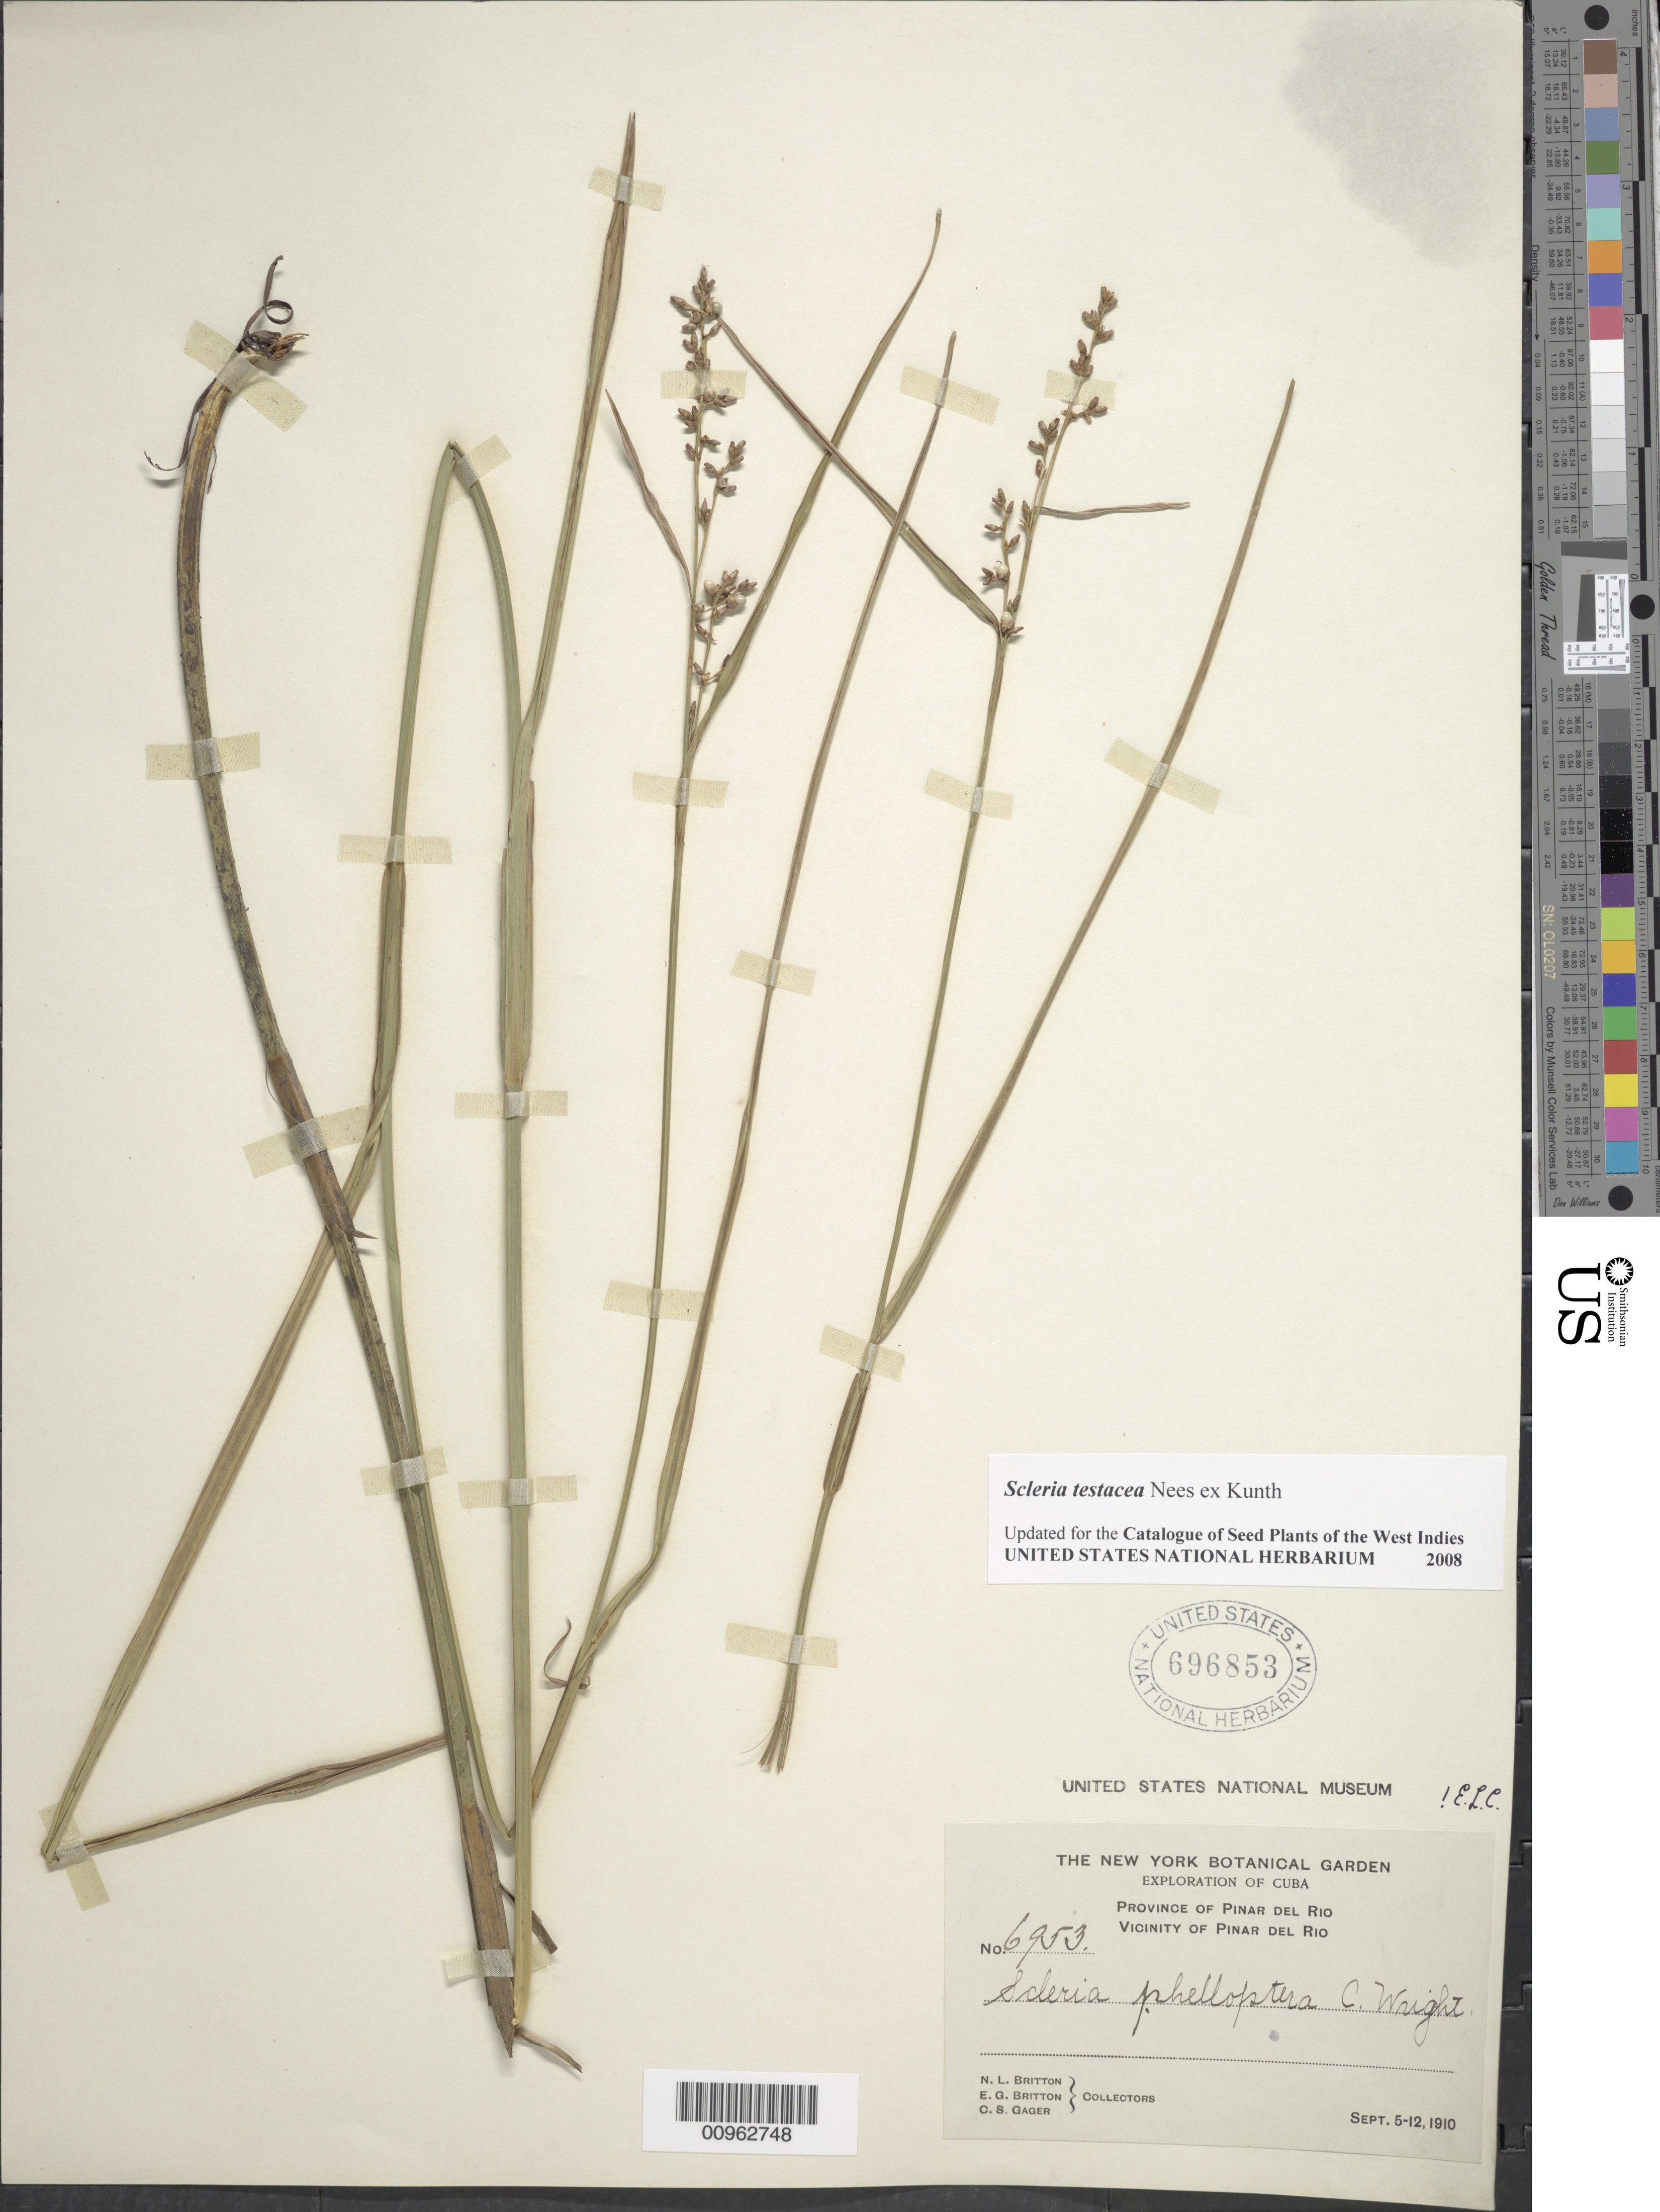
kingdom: Plantae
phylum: Tracheophyta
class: Liliopsida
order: Poales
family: Cyperaceae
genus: Scleria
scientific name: Scleria testacea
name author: Nees ex Kunth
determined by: Strong, M. T., (US), Smithsonian Institution - National Museum of Natural History (UNITED STATES)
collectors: N. Britton, E. G. Britton & C. Gager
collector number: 6953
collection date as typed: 05 Sep 1910 to 12 Sep 1910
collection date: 1910-09-05/1910-09-12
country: Cuba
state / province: Pinar del Rio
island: Cuba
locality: Vicinity of Pinar del Rio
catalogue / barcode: US 696853